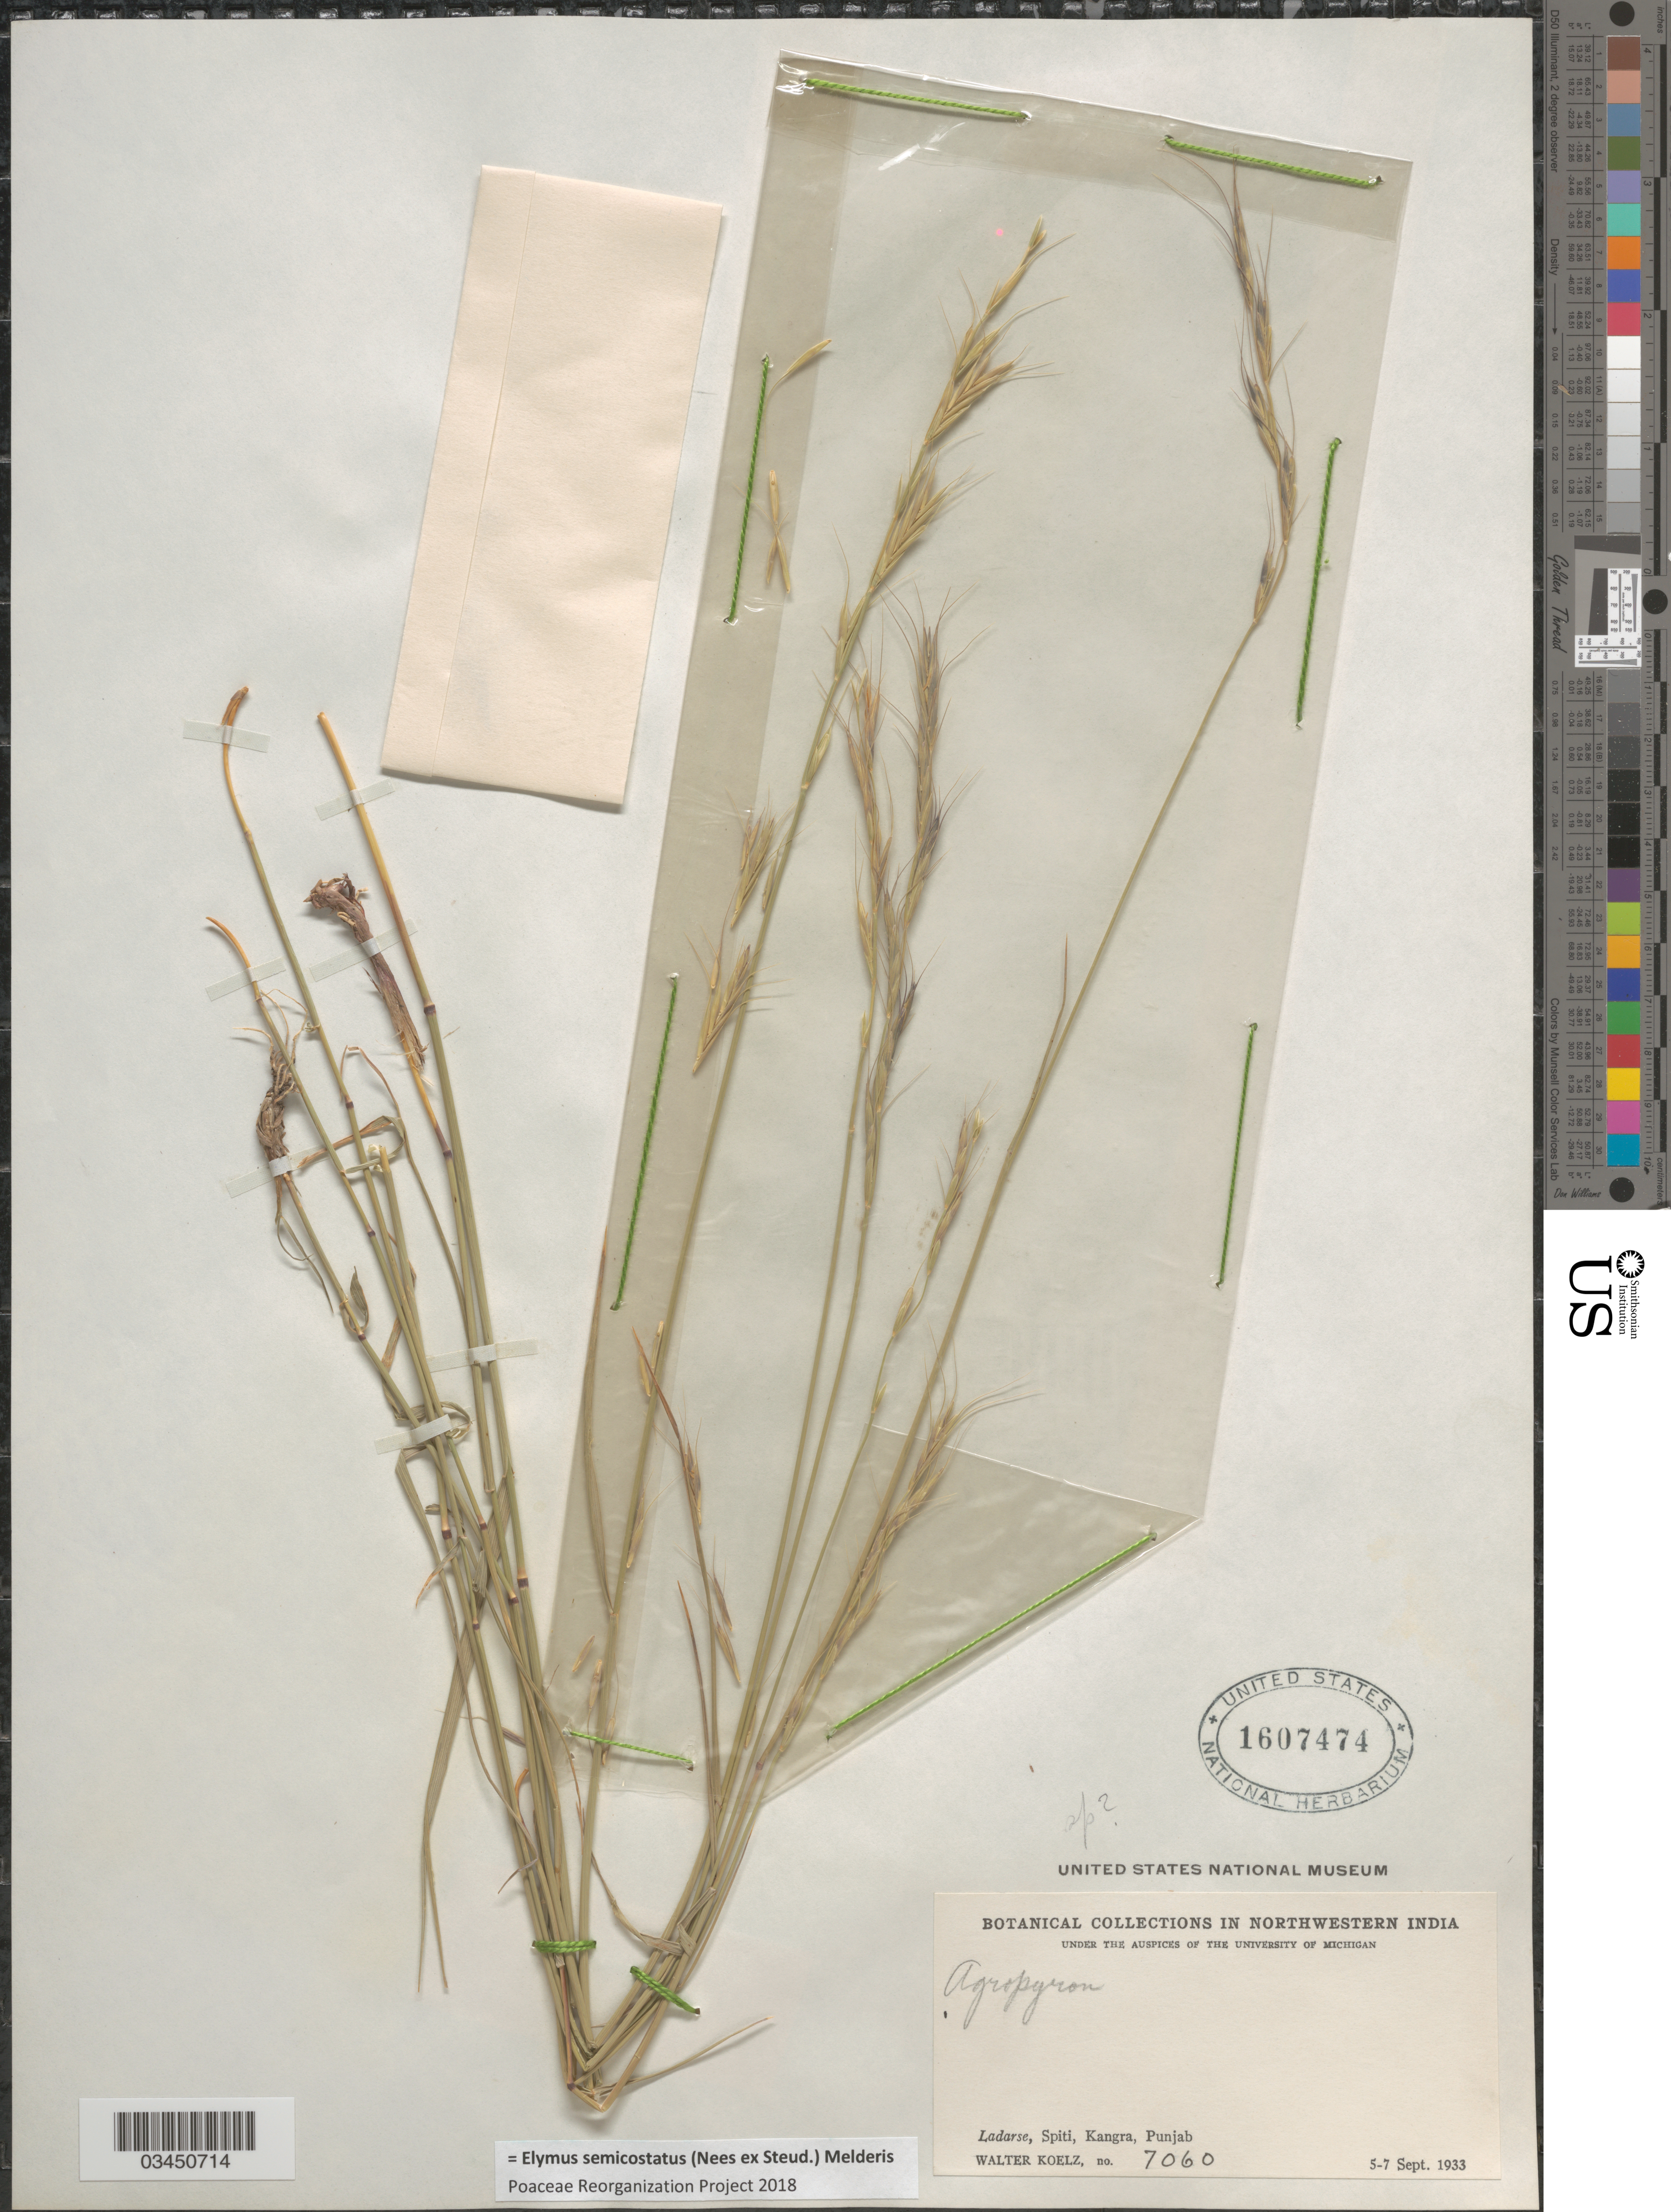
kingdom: Plantae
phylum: Tracheophyta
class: Liliopsida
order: Poales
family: Poaceae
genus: Elymus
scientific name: Elymus semicostatus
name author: (Nees ex Steud.) Melderis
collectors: W. N. Koelz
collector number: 7060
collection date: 1933-09-05/1933-09-07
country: India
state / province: Punjab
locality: Northwestern India. Ladarse, Spiti, Kangra.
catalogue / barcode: US 1607474